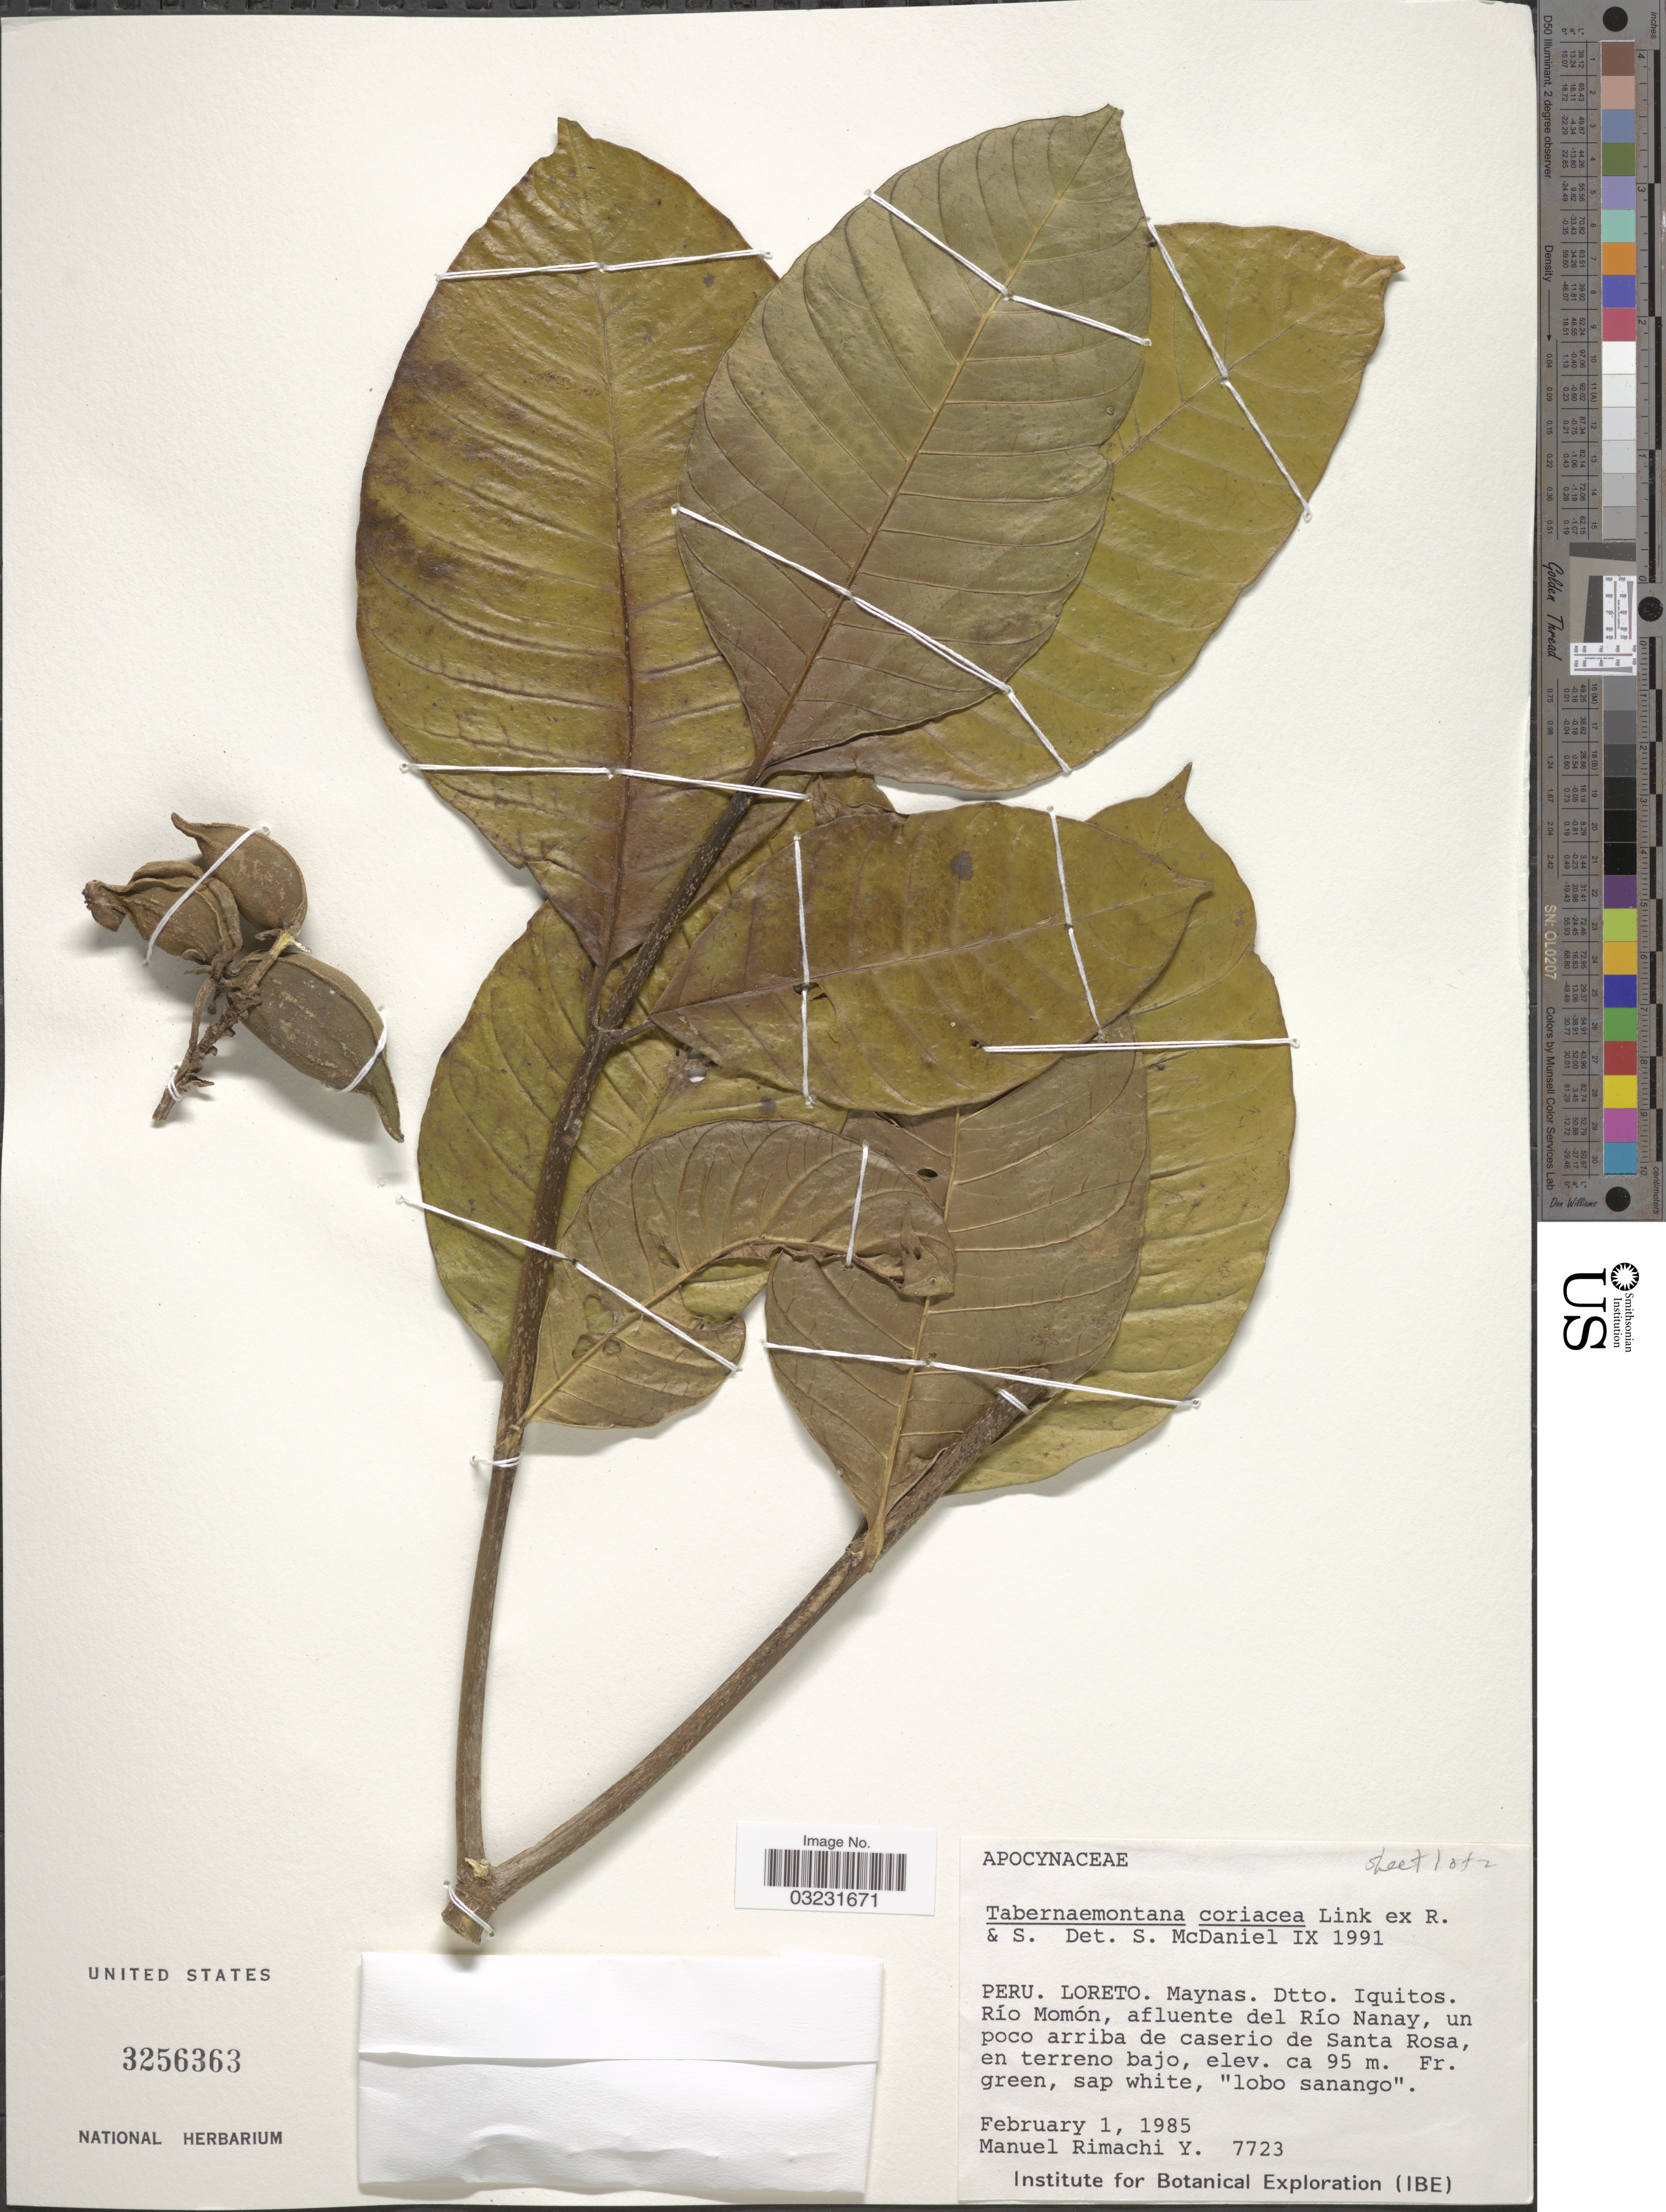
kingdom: Plantae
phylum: Tracheophyta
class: Magnoliopsida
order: Gentianales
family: Apocynaceae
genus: Tabernaemontana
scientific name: Tabernaemontana coriacea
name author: Link ex Roem. & Schult.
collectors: M. Rimachi Y.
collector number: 7723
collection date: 1985-02-01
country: Peru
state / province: Loreto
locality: Maynas. Dtto. Iquitos. Río Momón, afluente del Río Nanay, un poco arriba de caserio de Santa Rosa, en terreno bajo.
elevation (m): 95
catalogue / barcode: US 3256363